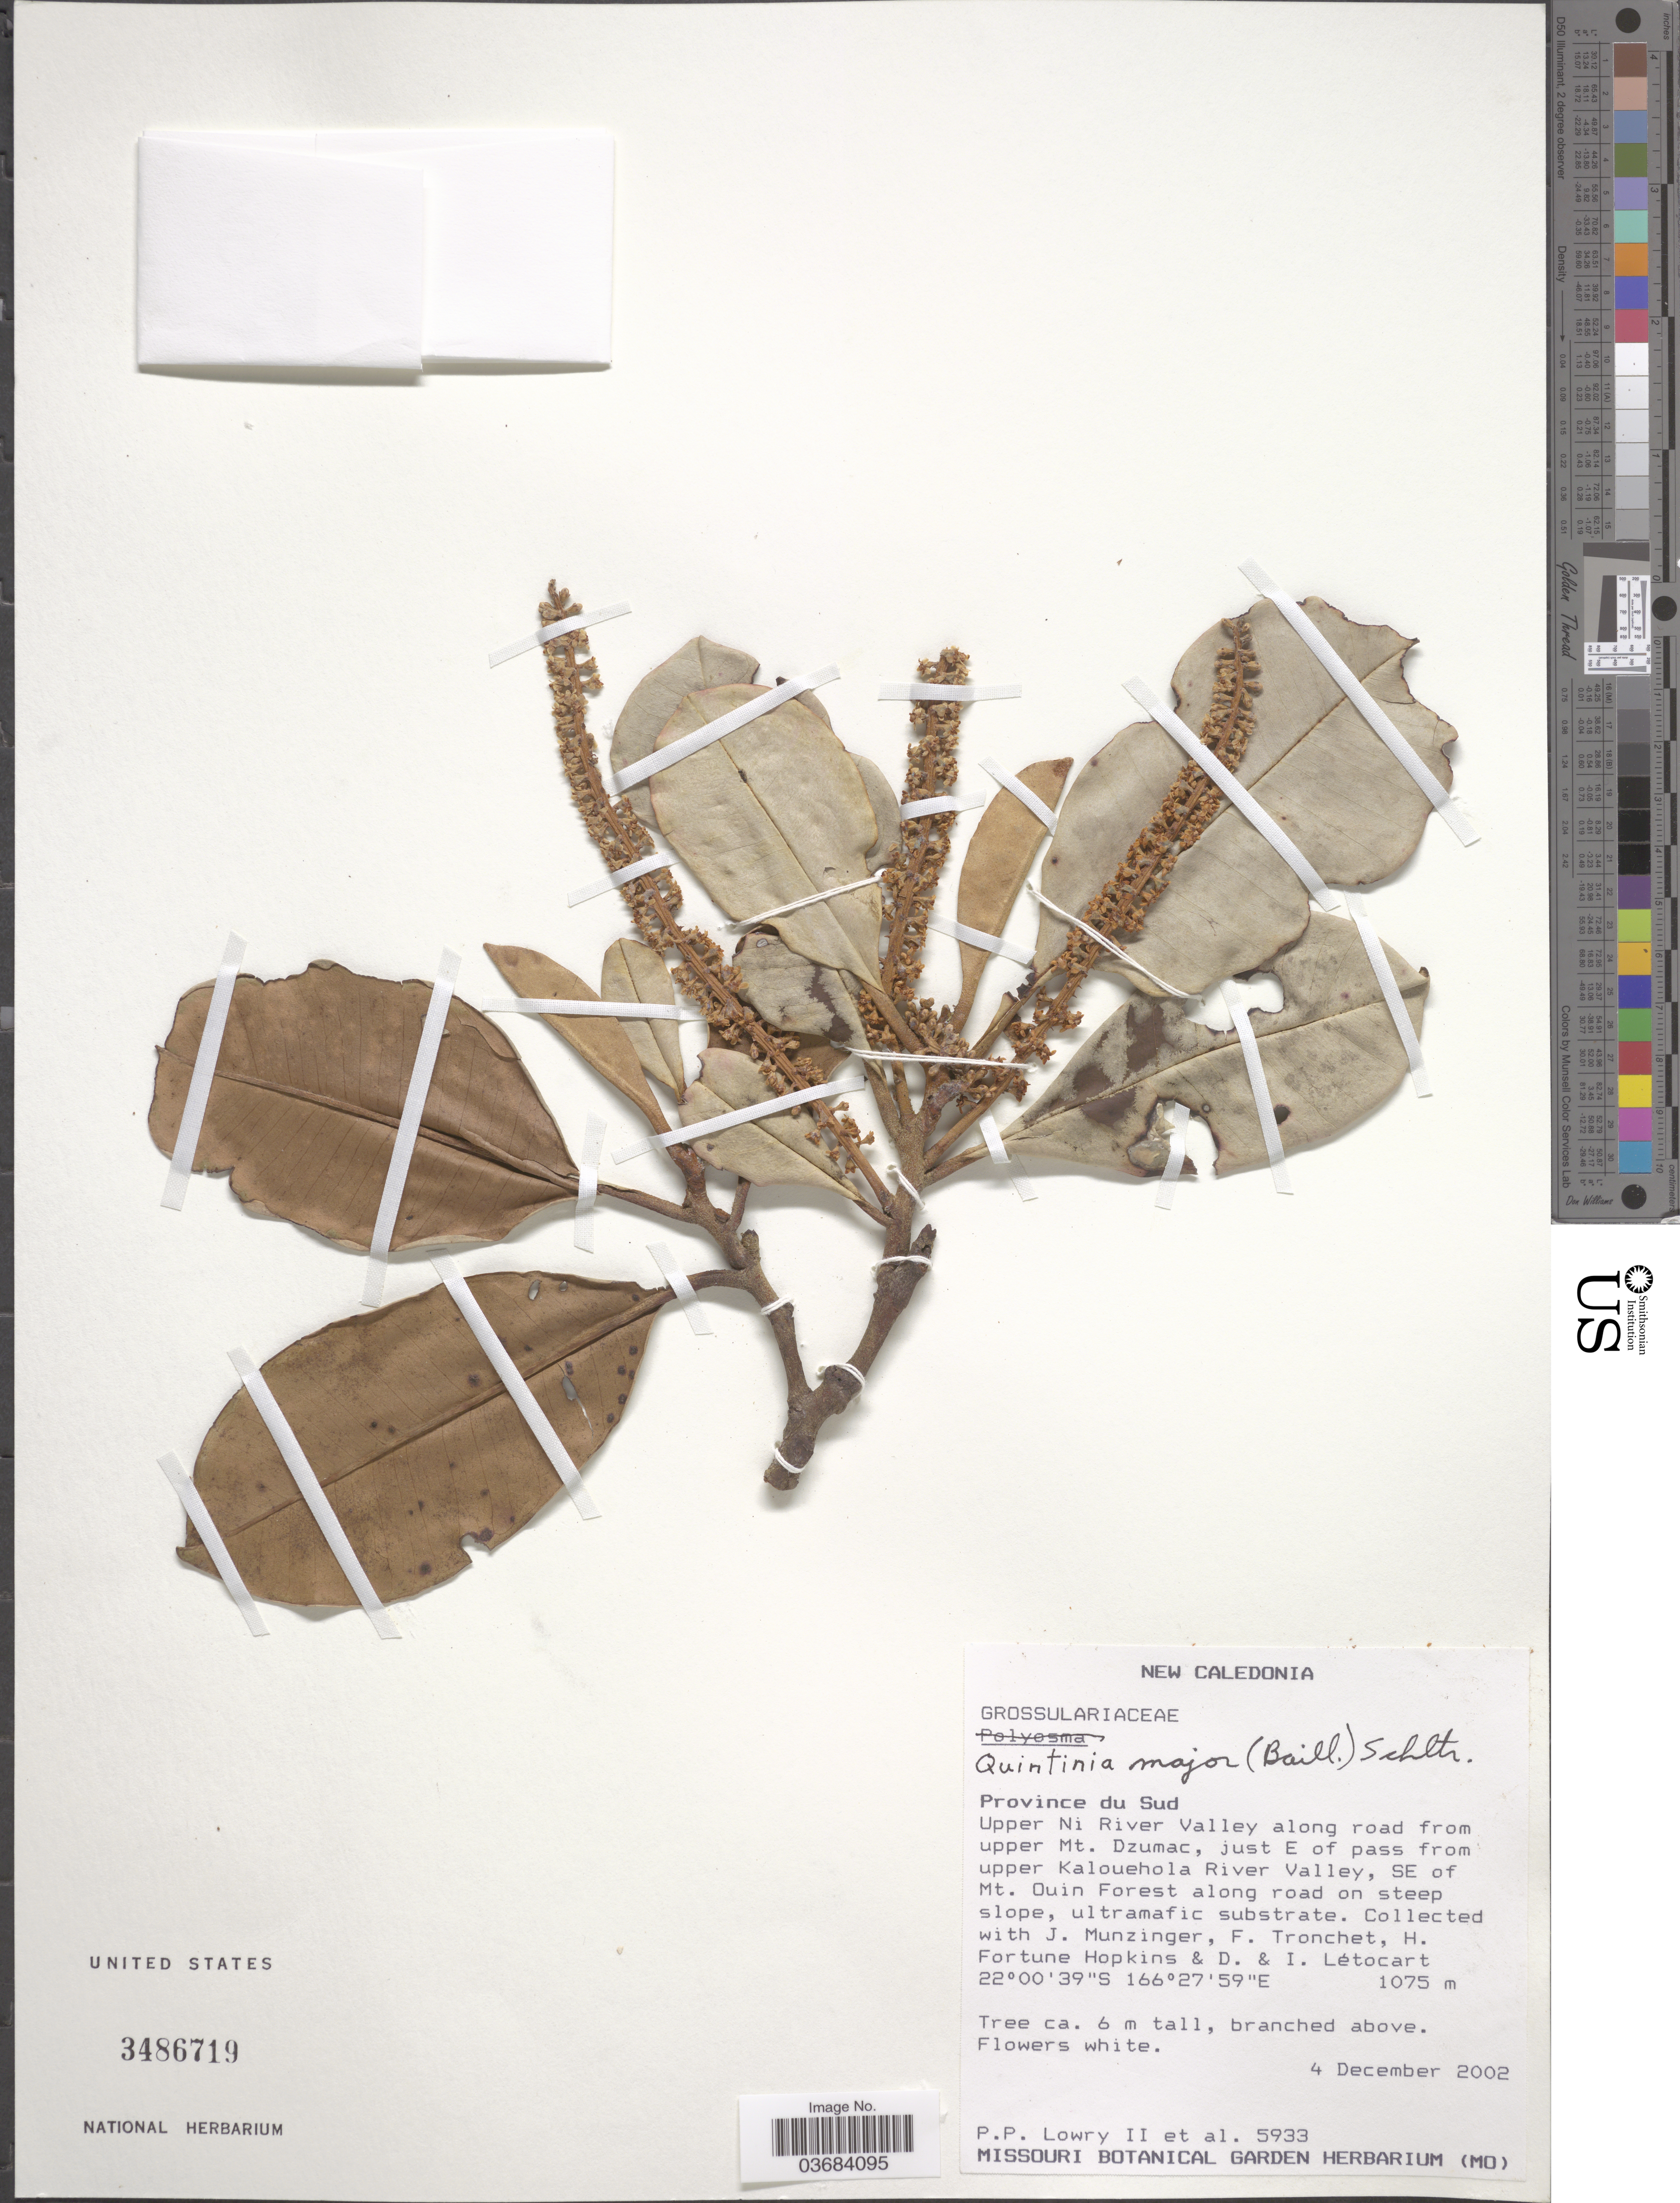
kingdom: Plantae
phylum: Tracheophyta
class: Magnoliopsida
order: Paracryphiales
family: Paracryphiaceae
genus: Quintinia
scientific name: Quintinia major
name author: (Baill.) Schltr.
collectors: P. P. Lowry, J. K. Munzinger, F. Tronchet, H. Hopkins & et al.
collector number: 5933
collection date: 2002-12-04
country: New Caledonia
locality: Province du Sud. Upper Ni River Valley along road from upper Mt. Dzumac, just E of pass from upper Kalouehola River Valley, SE of Mt. Ouin Forest along road on slope.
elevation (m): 1075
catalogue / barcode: US 3486719